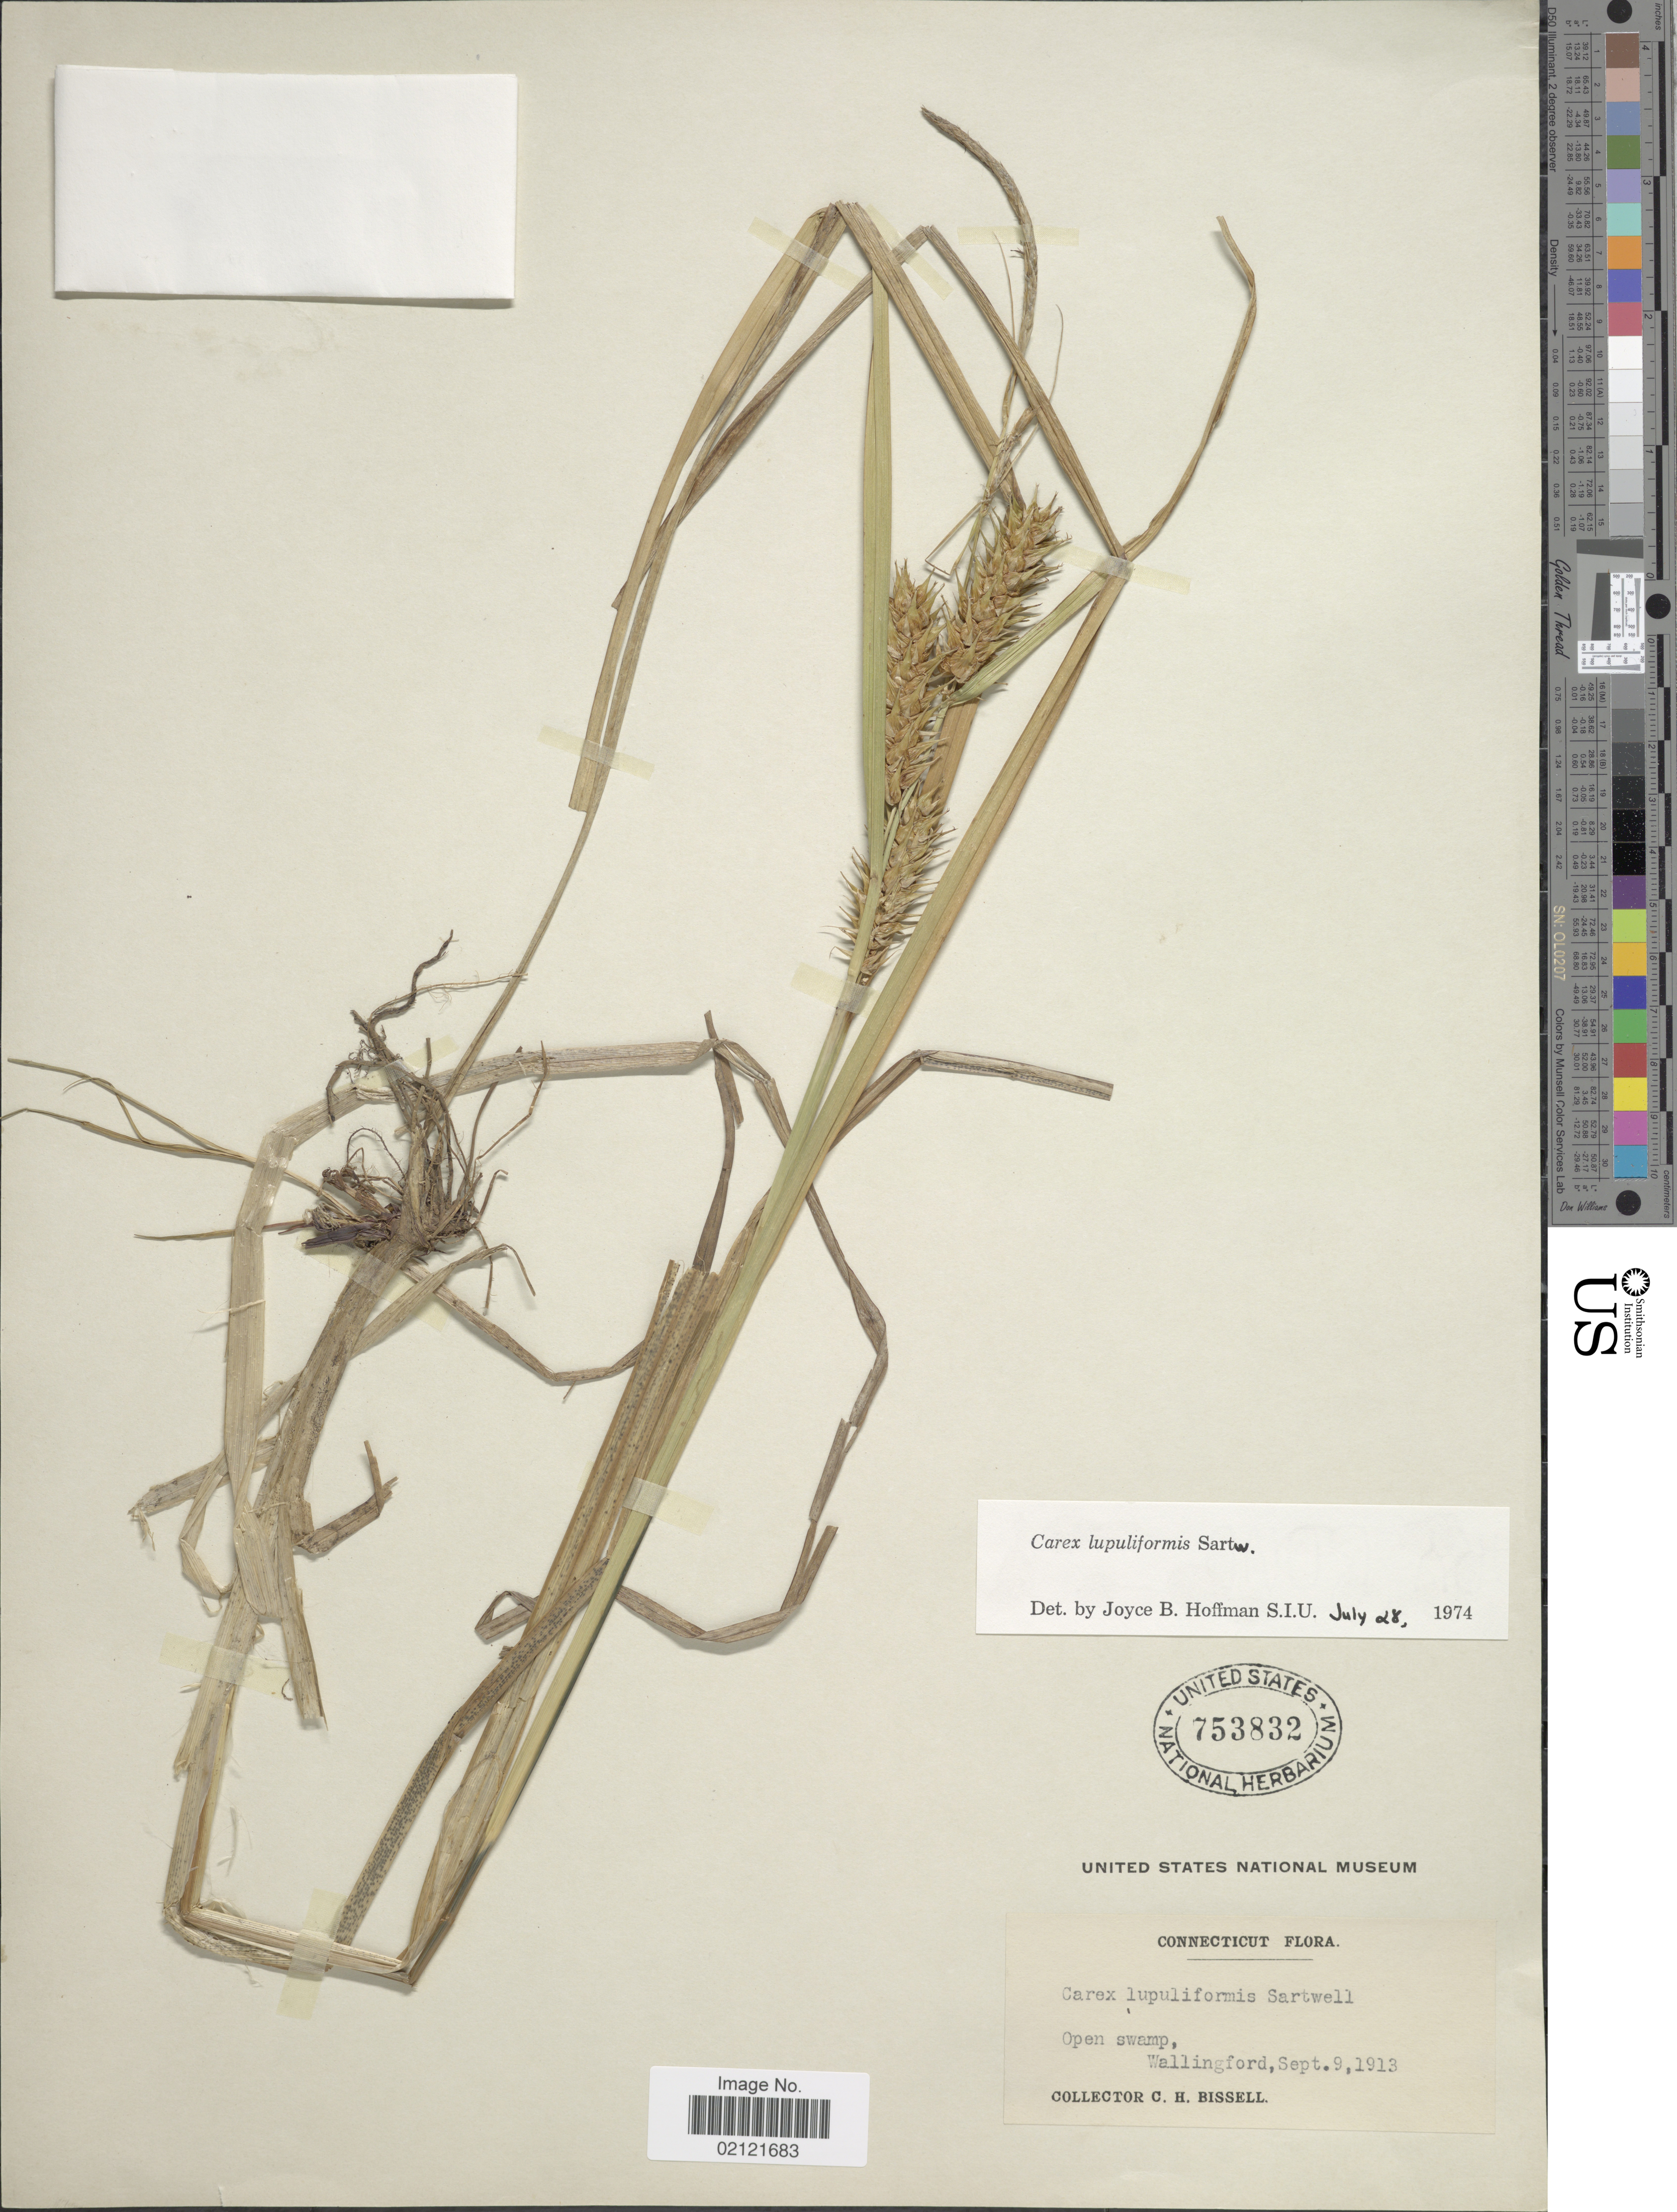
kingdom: Plantae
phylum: Tracheophyta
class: Liliopsida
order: Poales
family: Cyperaceae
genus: Carex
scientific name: Carex lupuliformis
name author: Sartwell ex Dewey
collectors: C. Bissell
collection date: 1913-09-09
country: United States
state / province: Connecticut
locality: Wallingford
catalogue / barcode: US 753832